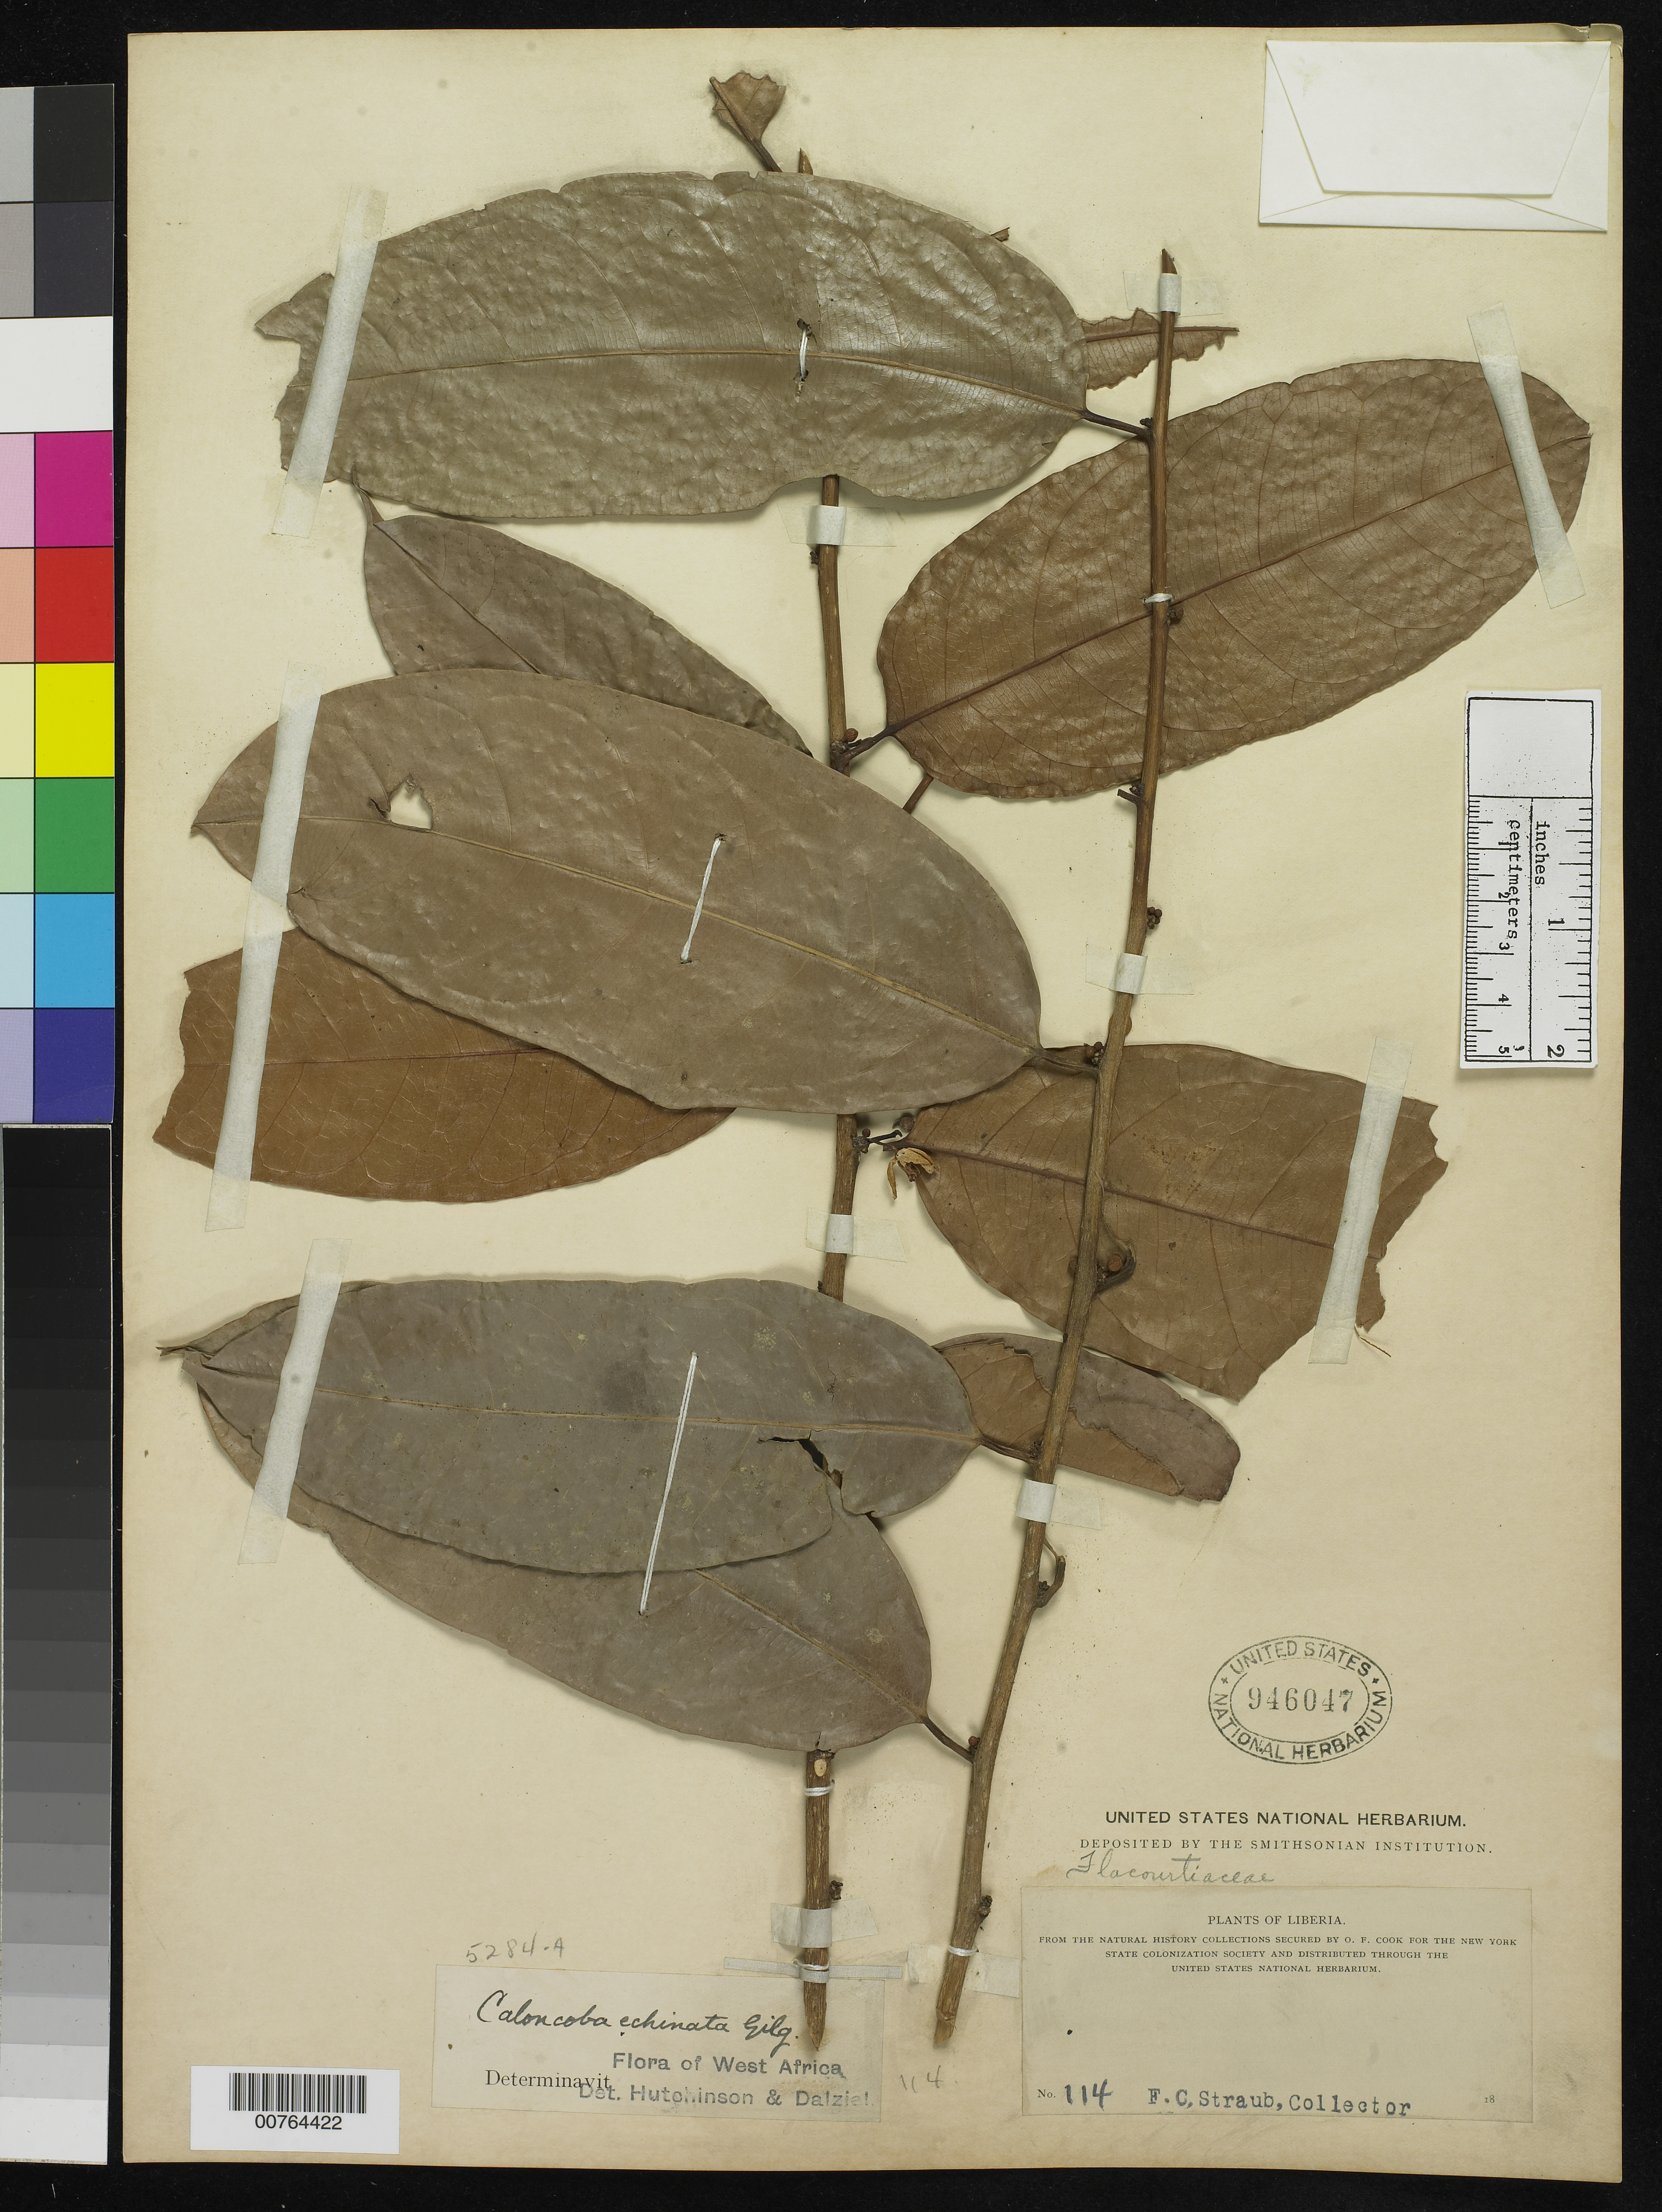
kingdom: Plantae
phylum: Tracheophyta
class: Magnoliopsida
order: Malpighiales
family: Achariaceae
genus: Caloncoba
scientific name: Caloncoba echinata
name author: (Oliv.) Gilg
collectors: F. Straub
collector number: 114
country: Liberia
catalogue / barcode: US 946047